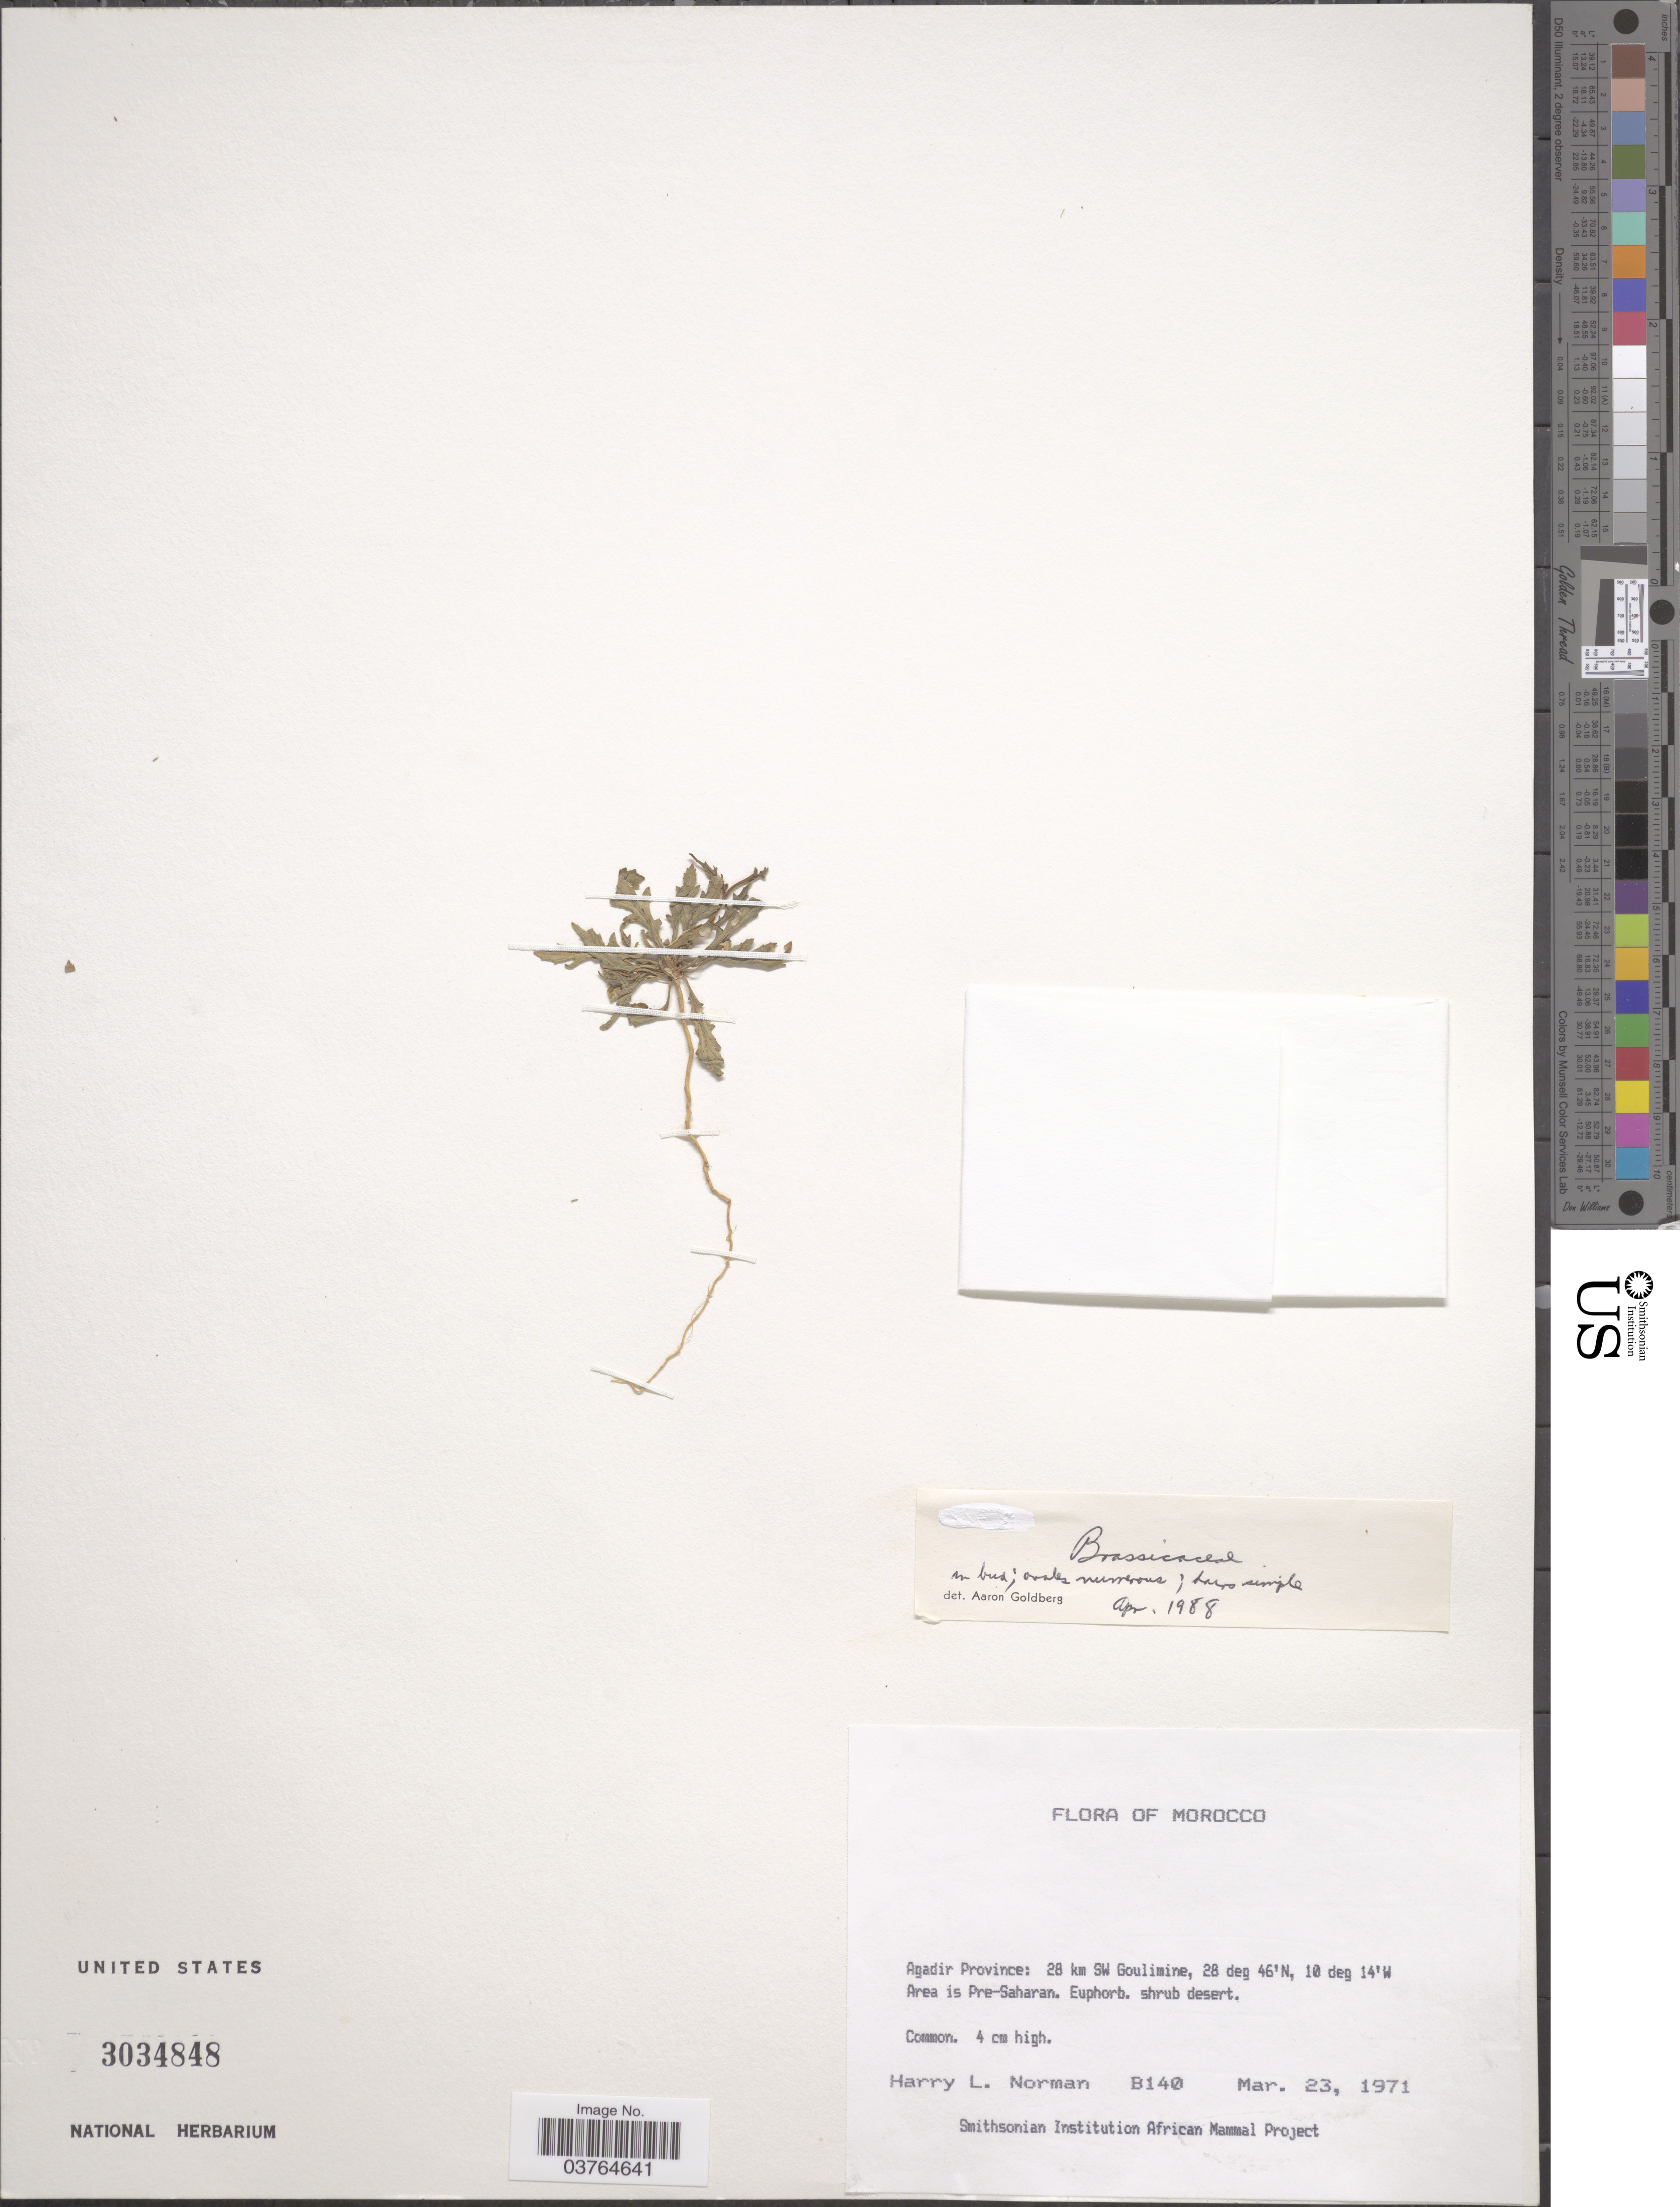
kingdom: Plantae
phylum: Tracheophyta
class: Magnoliopsida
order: Brassicales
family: Brassicaceae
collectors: Norman, H.L.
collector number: B140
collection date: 1971-03-23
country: Morocco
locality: Agadir Province: 28 km SW Goulimine, Area is Pre-Saharan.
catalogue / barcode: US 3034848